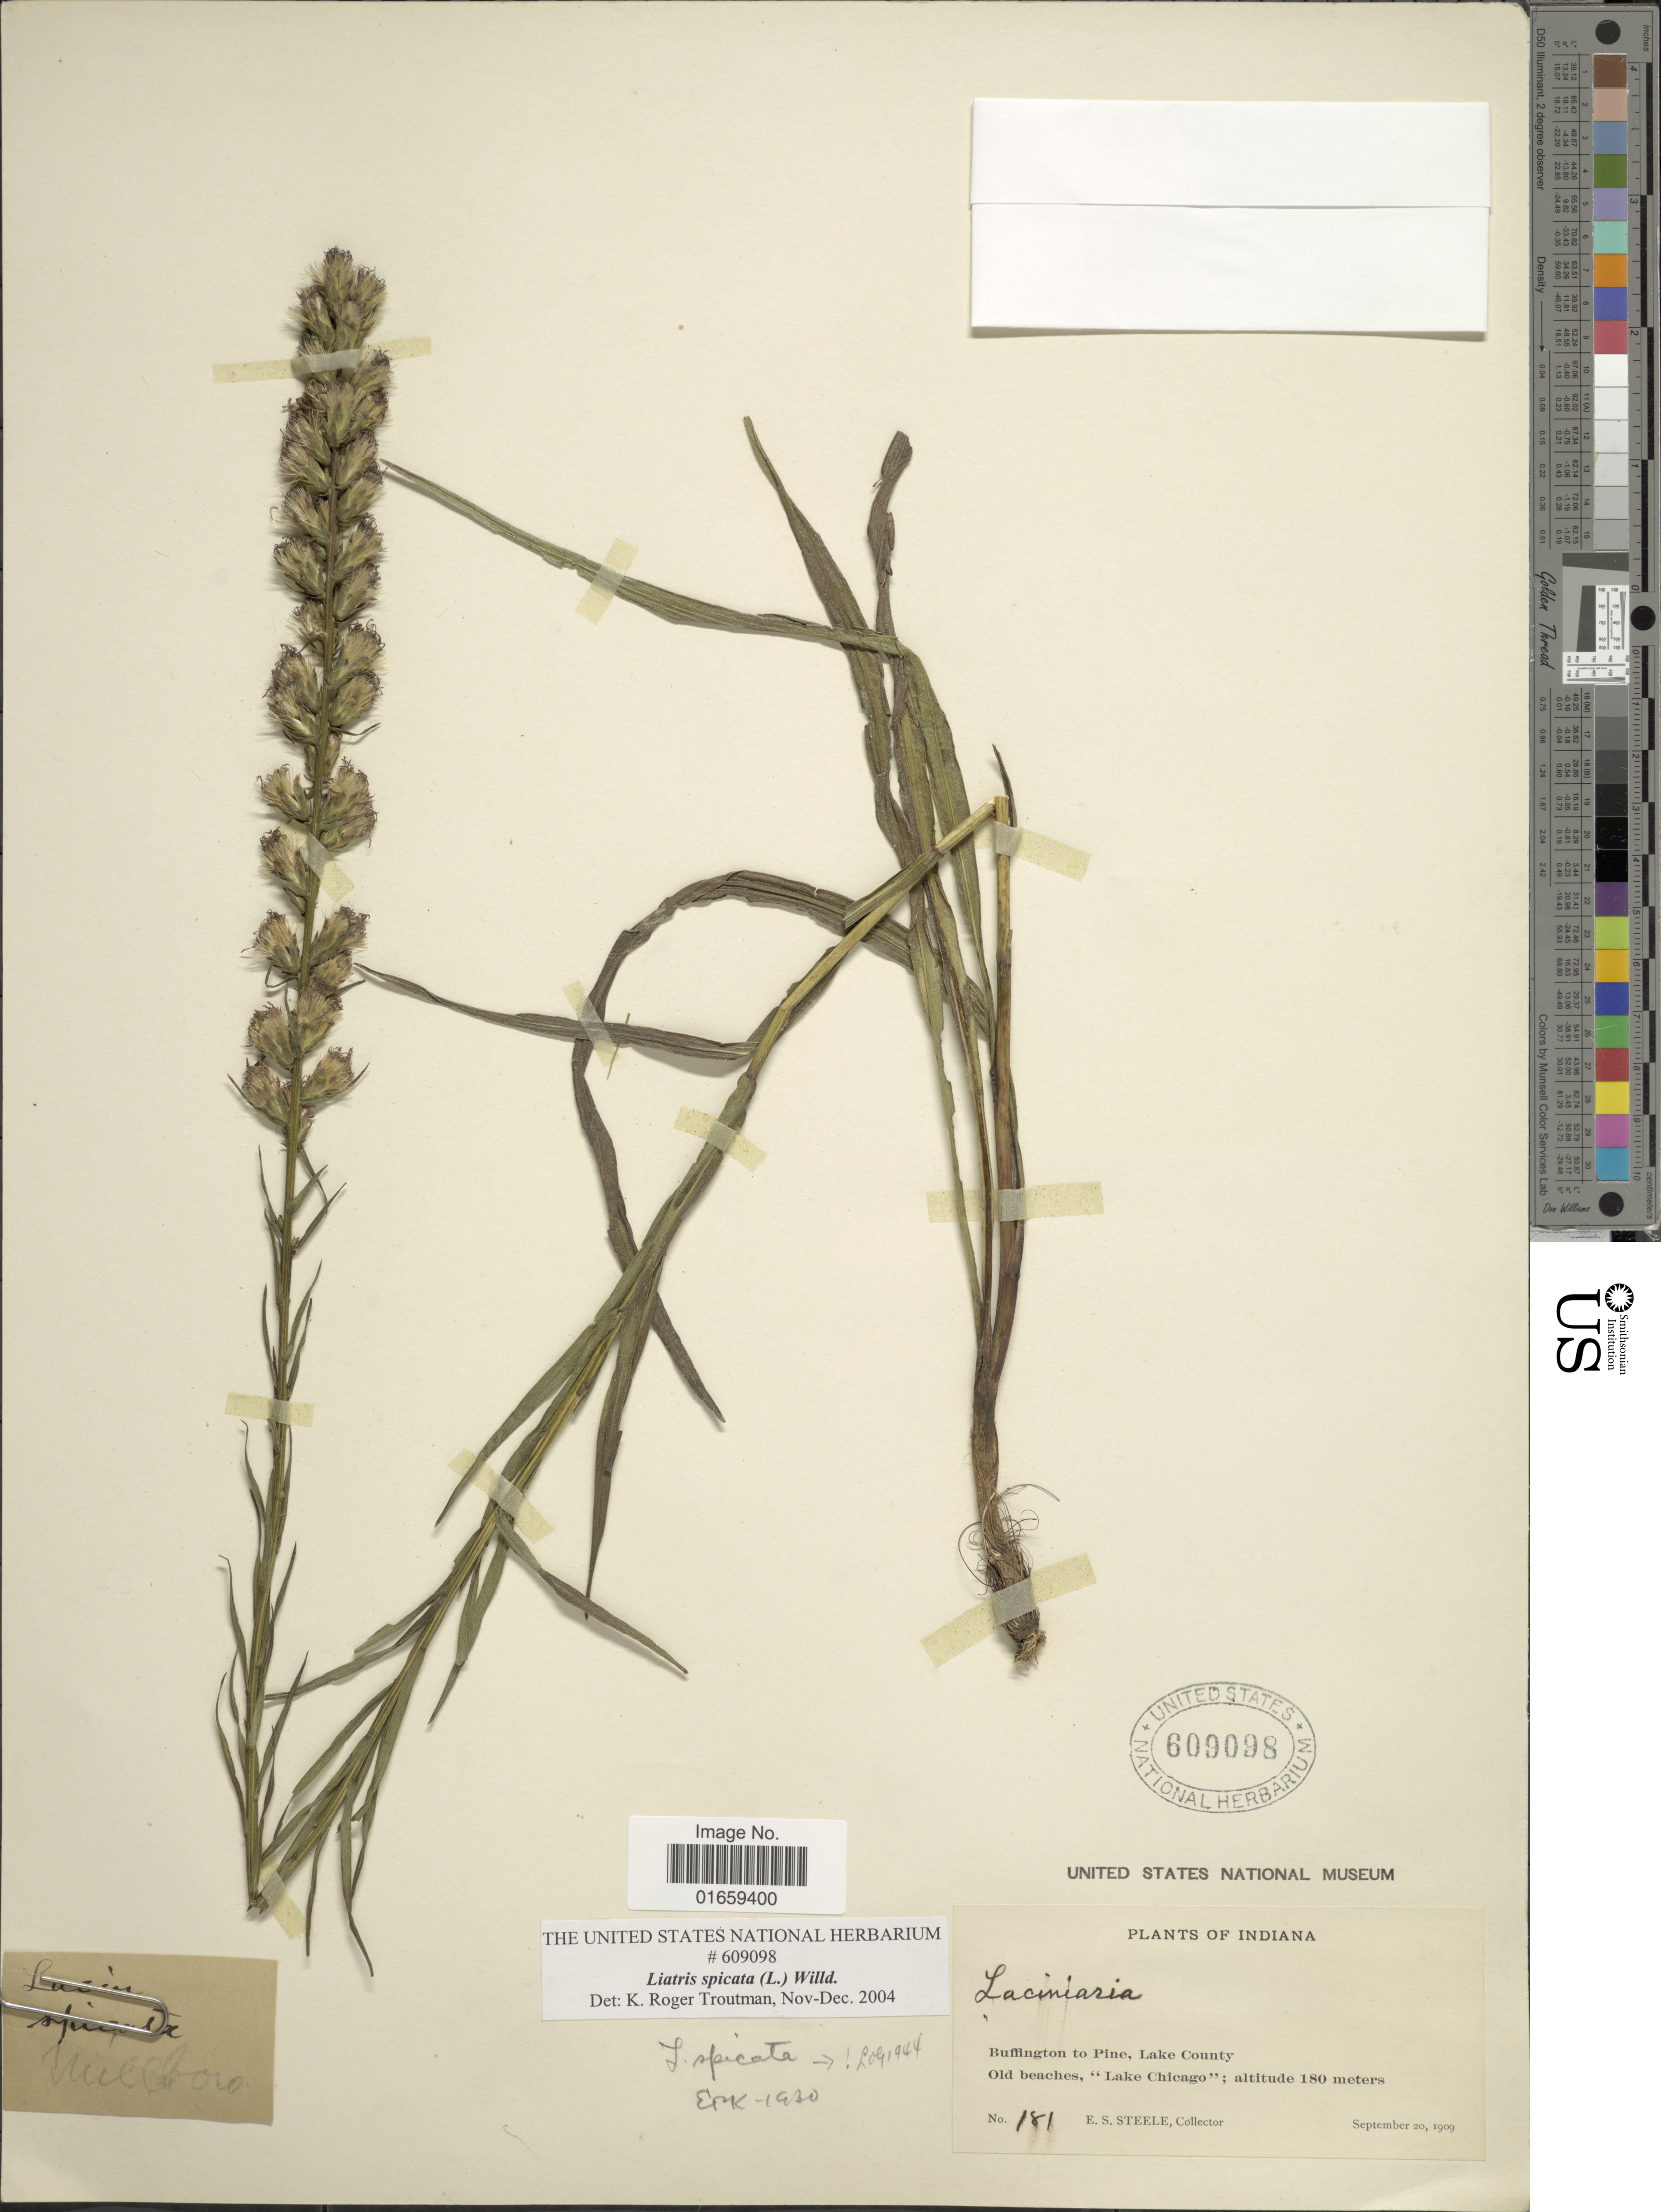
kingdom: Plantae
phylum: Tracheophyta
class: Magnoliopsida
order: Asterales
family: Asteraceae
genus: Liatris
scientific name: Liatris spicata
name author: (L.) Willd.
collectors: E. Steele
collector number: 181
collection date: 1909-09-20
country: United States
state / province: Indiana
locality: Buffington to Pine, Lake County, Old beaches. "Lake Chicago"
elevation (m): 180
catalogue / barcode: US 609098